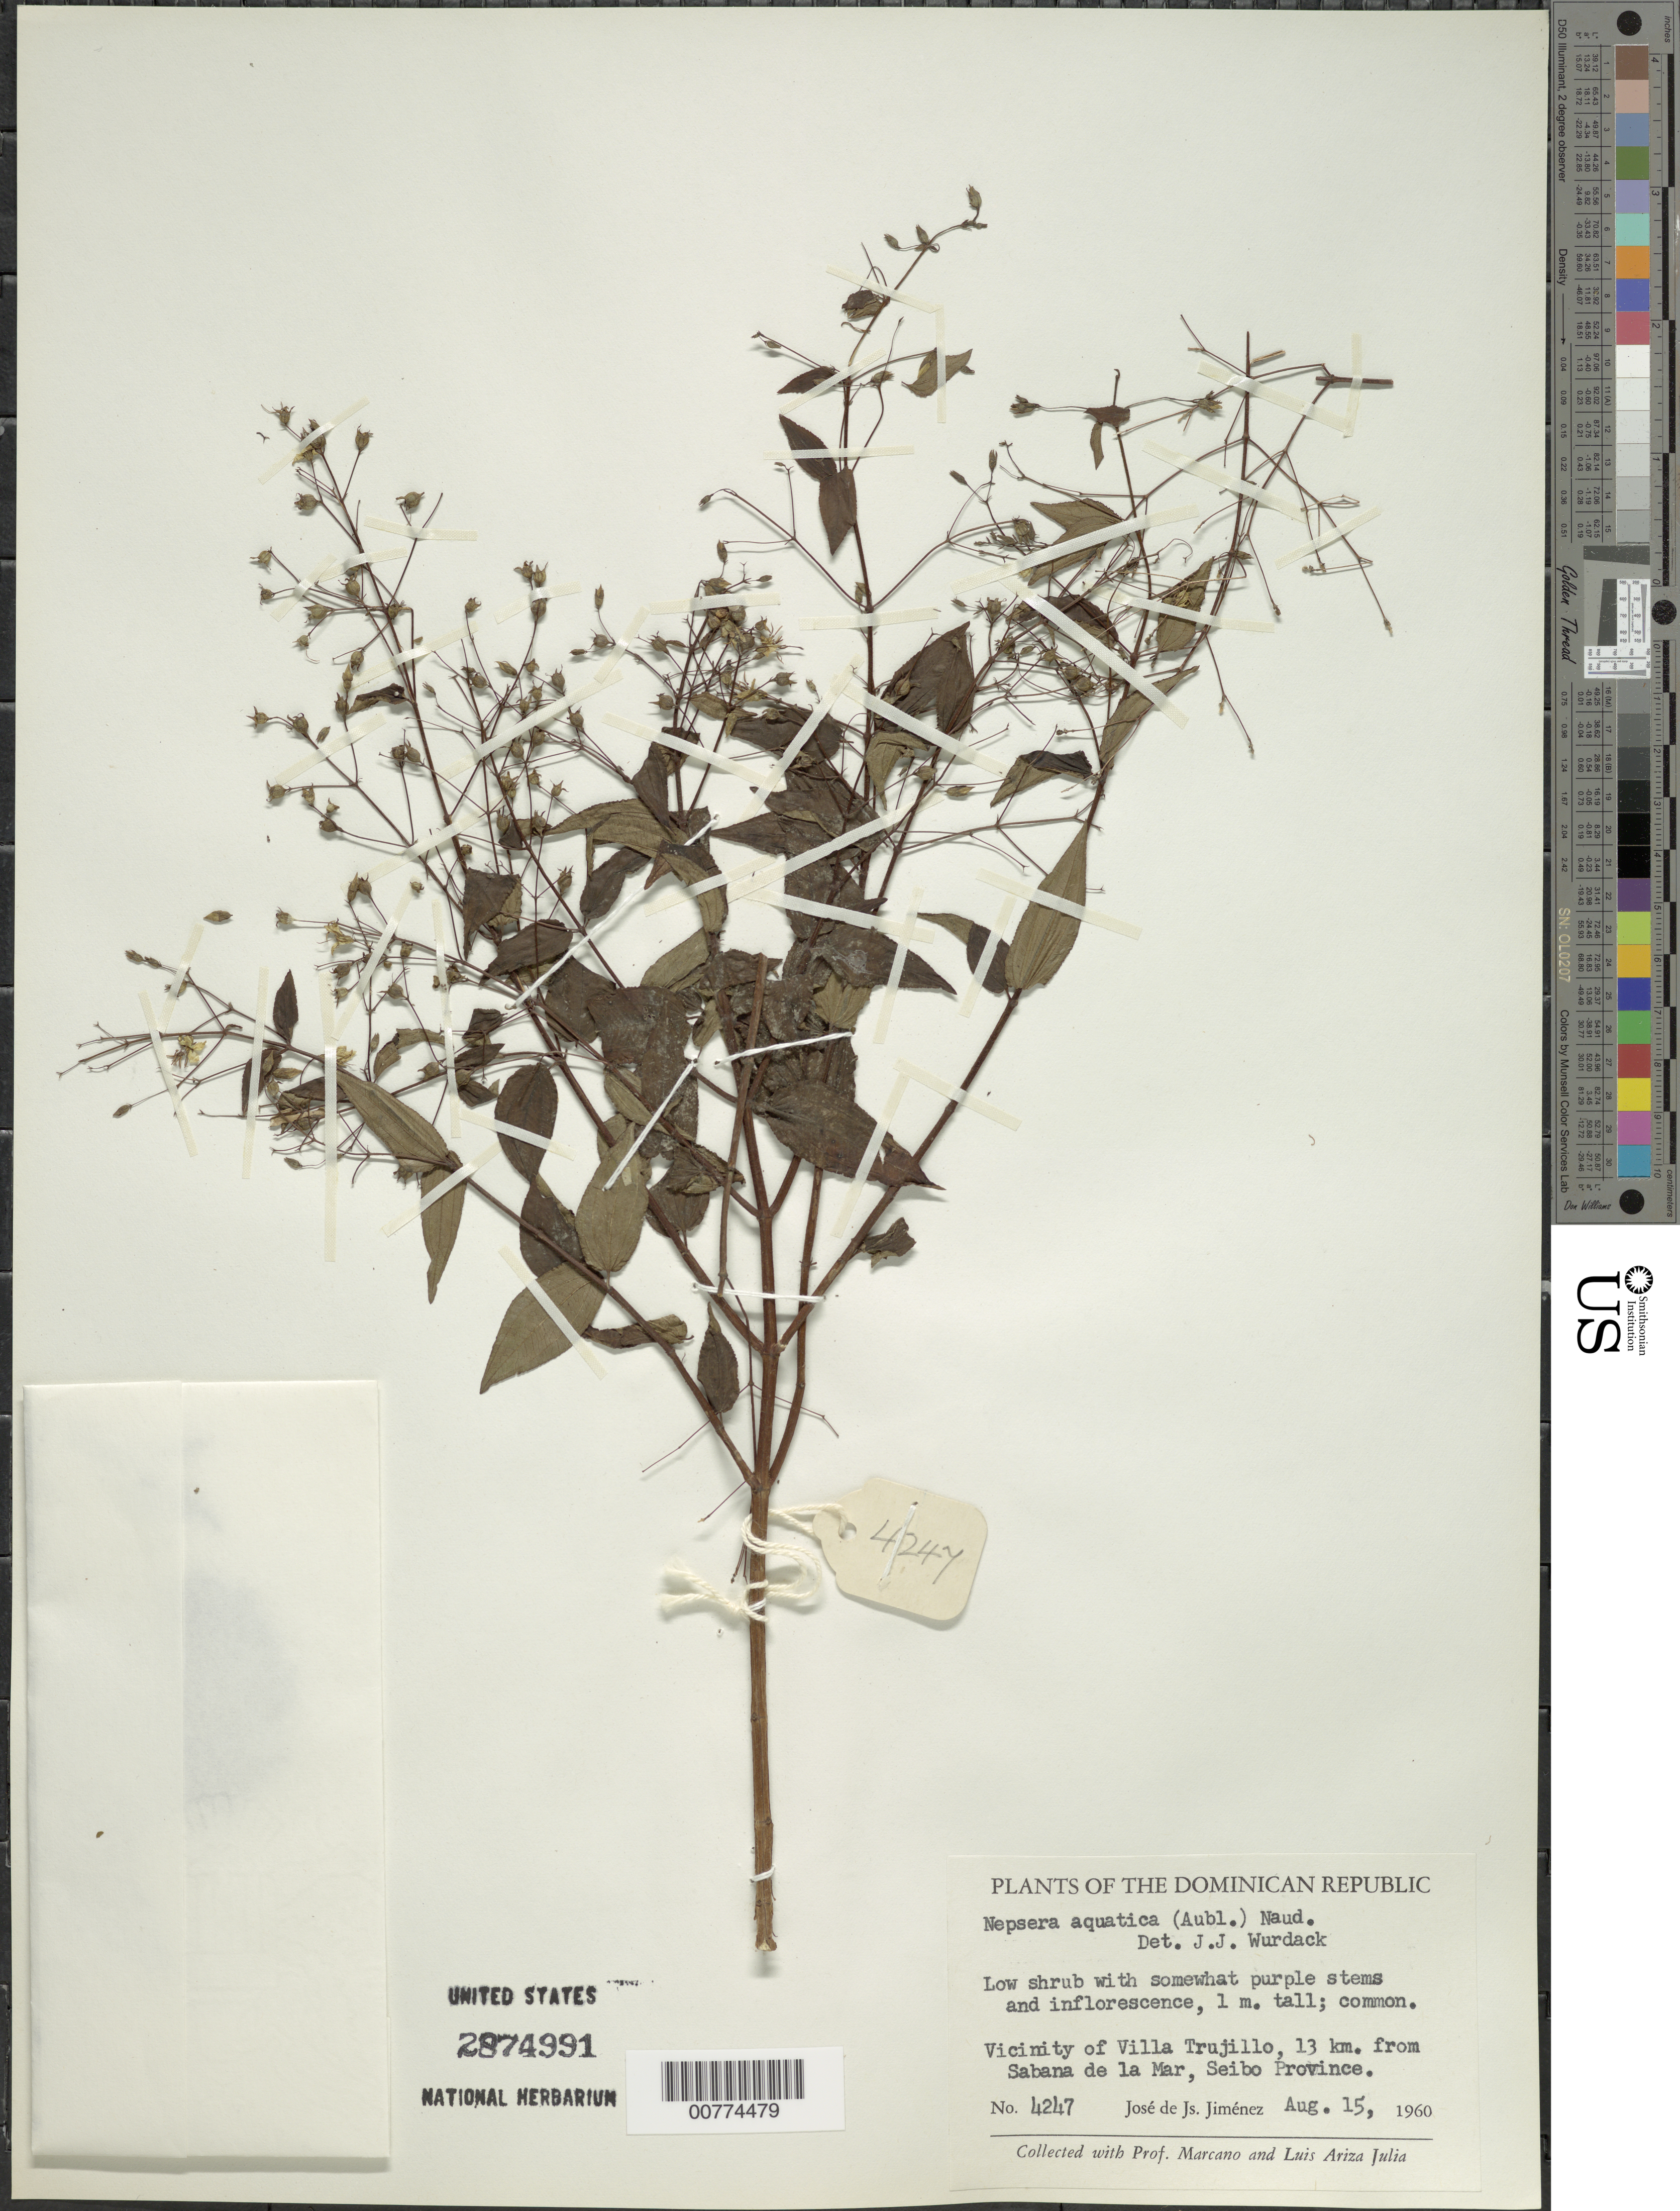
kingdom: Plantae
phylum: Tracheophyta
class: Magnoliopsida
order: Myrtales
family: Melastomataceae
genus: Nepsera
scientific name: Nepsera aquatica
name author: (Aubl.) Naudin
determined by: Wurdack, John J., (US), US (UNITED STATES)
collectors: E. J. Marcano F. & L. Ariza-Julia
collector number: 4247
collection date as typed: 15 Aug 1960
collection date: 1960-08-15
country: Dominican Republic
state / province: El Seibo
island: Hispaniola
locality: Vicinity of Villa Trujillo, 13 km from Sabana de la Mar.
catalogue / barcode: US 2874991